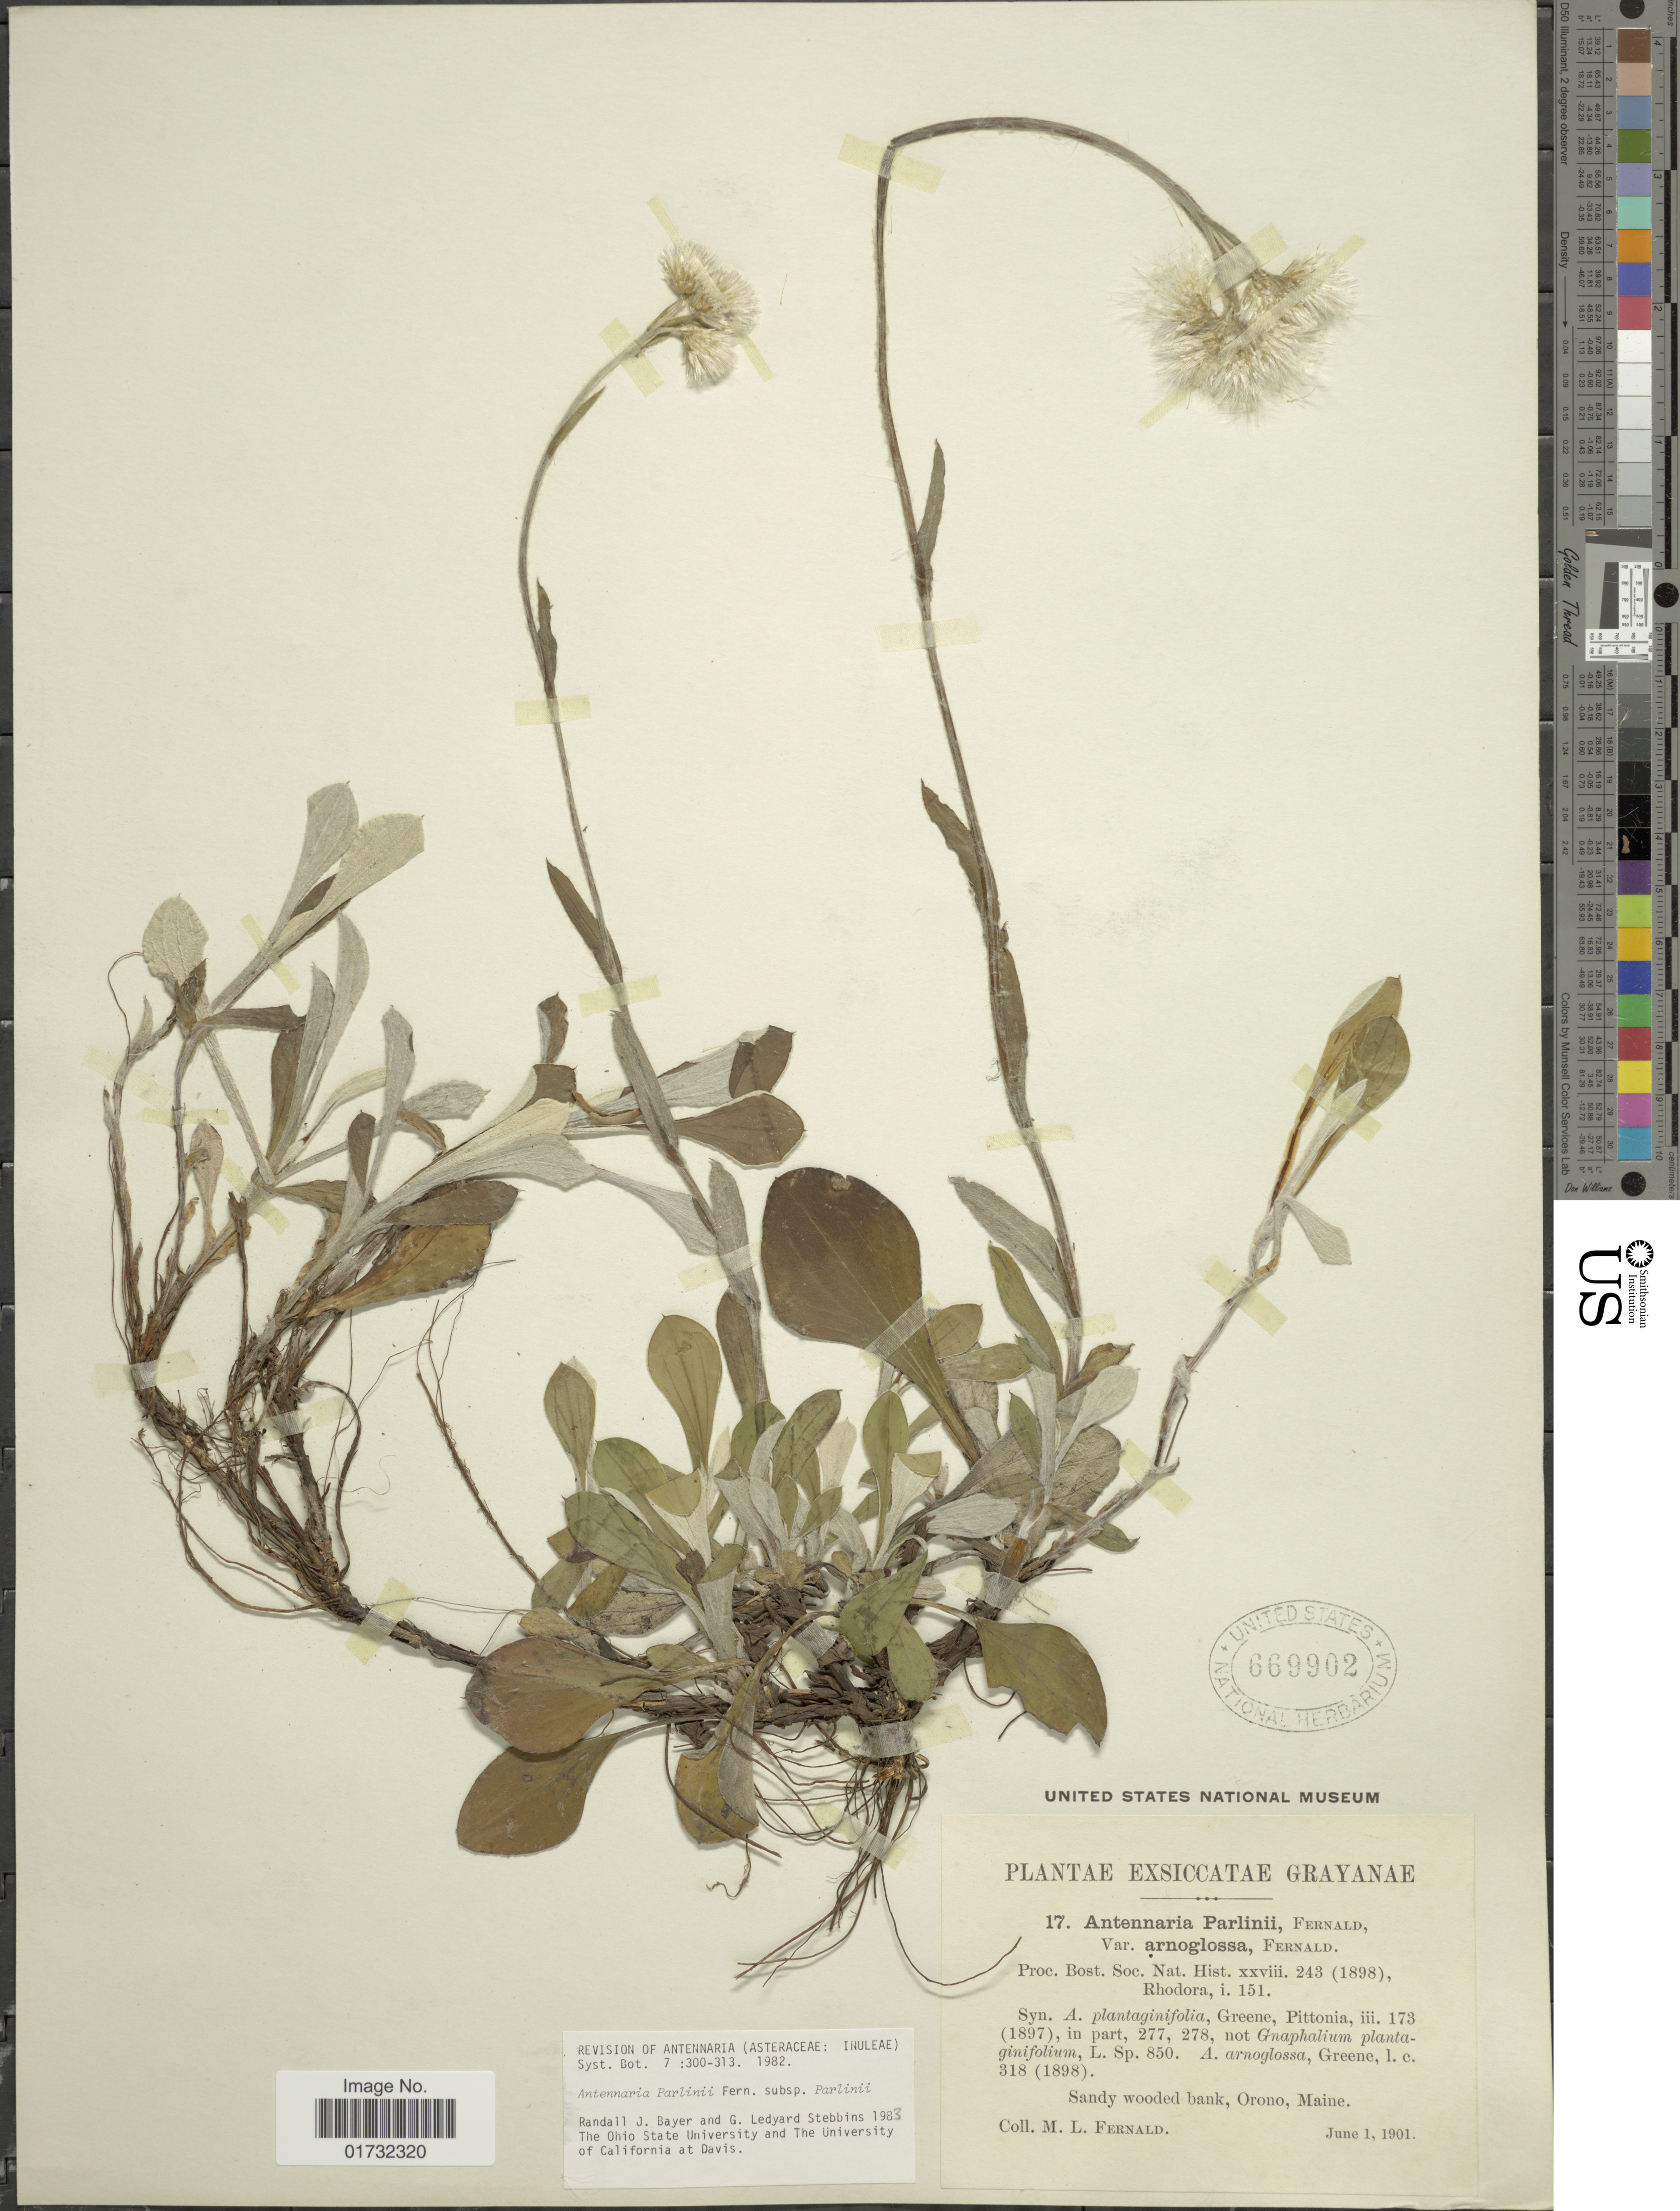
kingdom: Plantae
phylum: Tracheophyta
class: Magnoliopsida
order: Asterales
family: Asteraceae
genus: Antennaria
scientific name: Antennaria parlinii subsp. parlinii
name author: Fernald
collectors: M. L. Fernald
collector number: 17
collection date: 1901-06-01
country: United States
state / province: Maine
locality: Orono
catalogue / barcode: US 669902